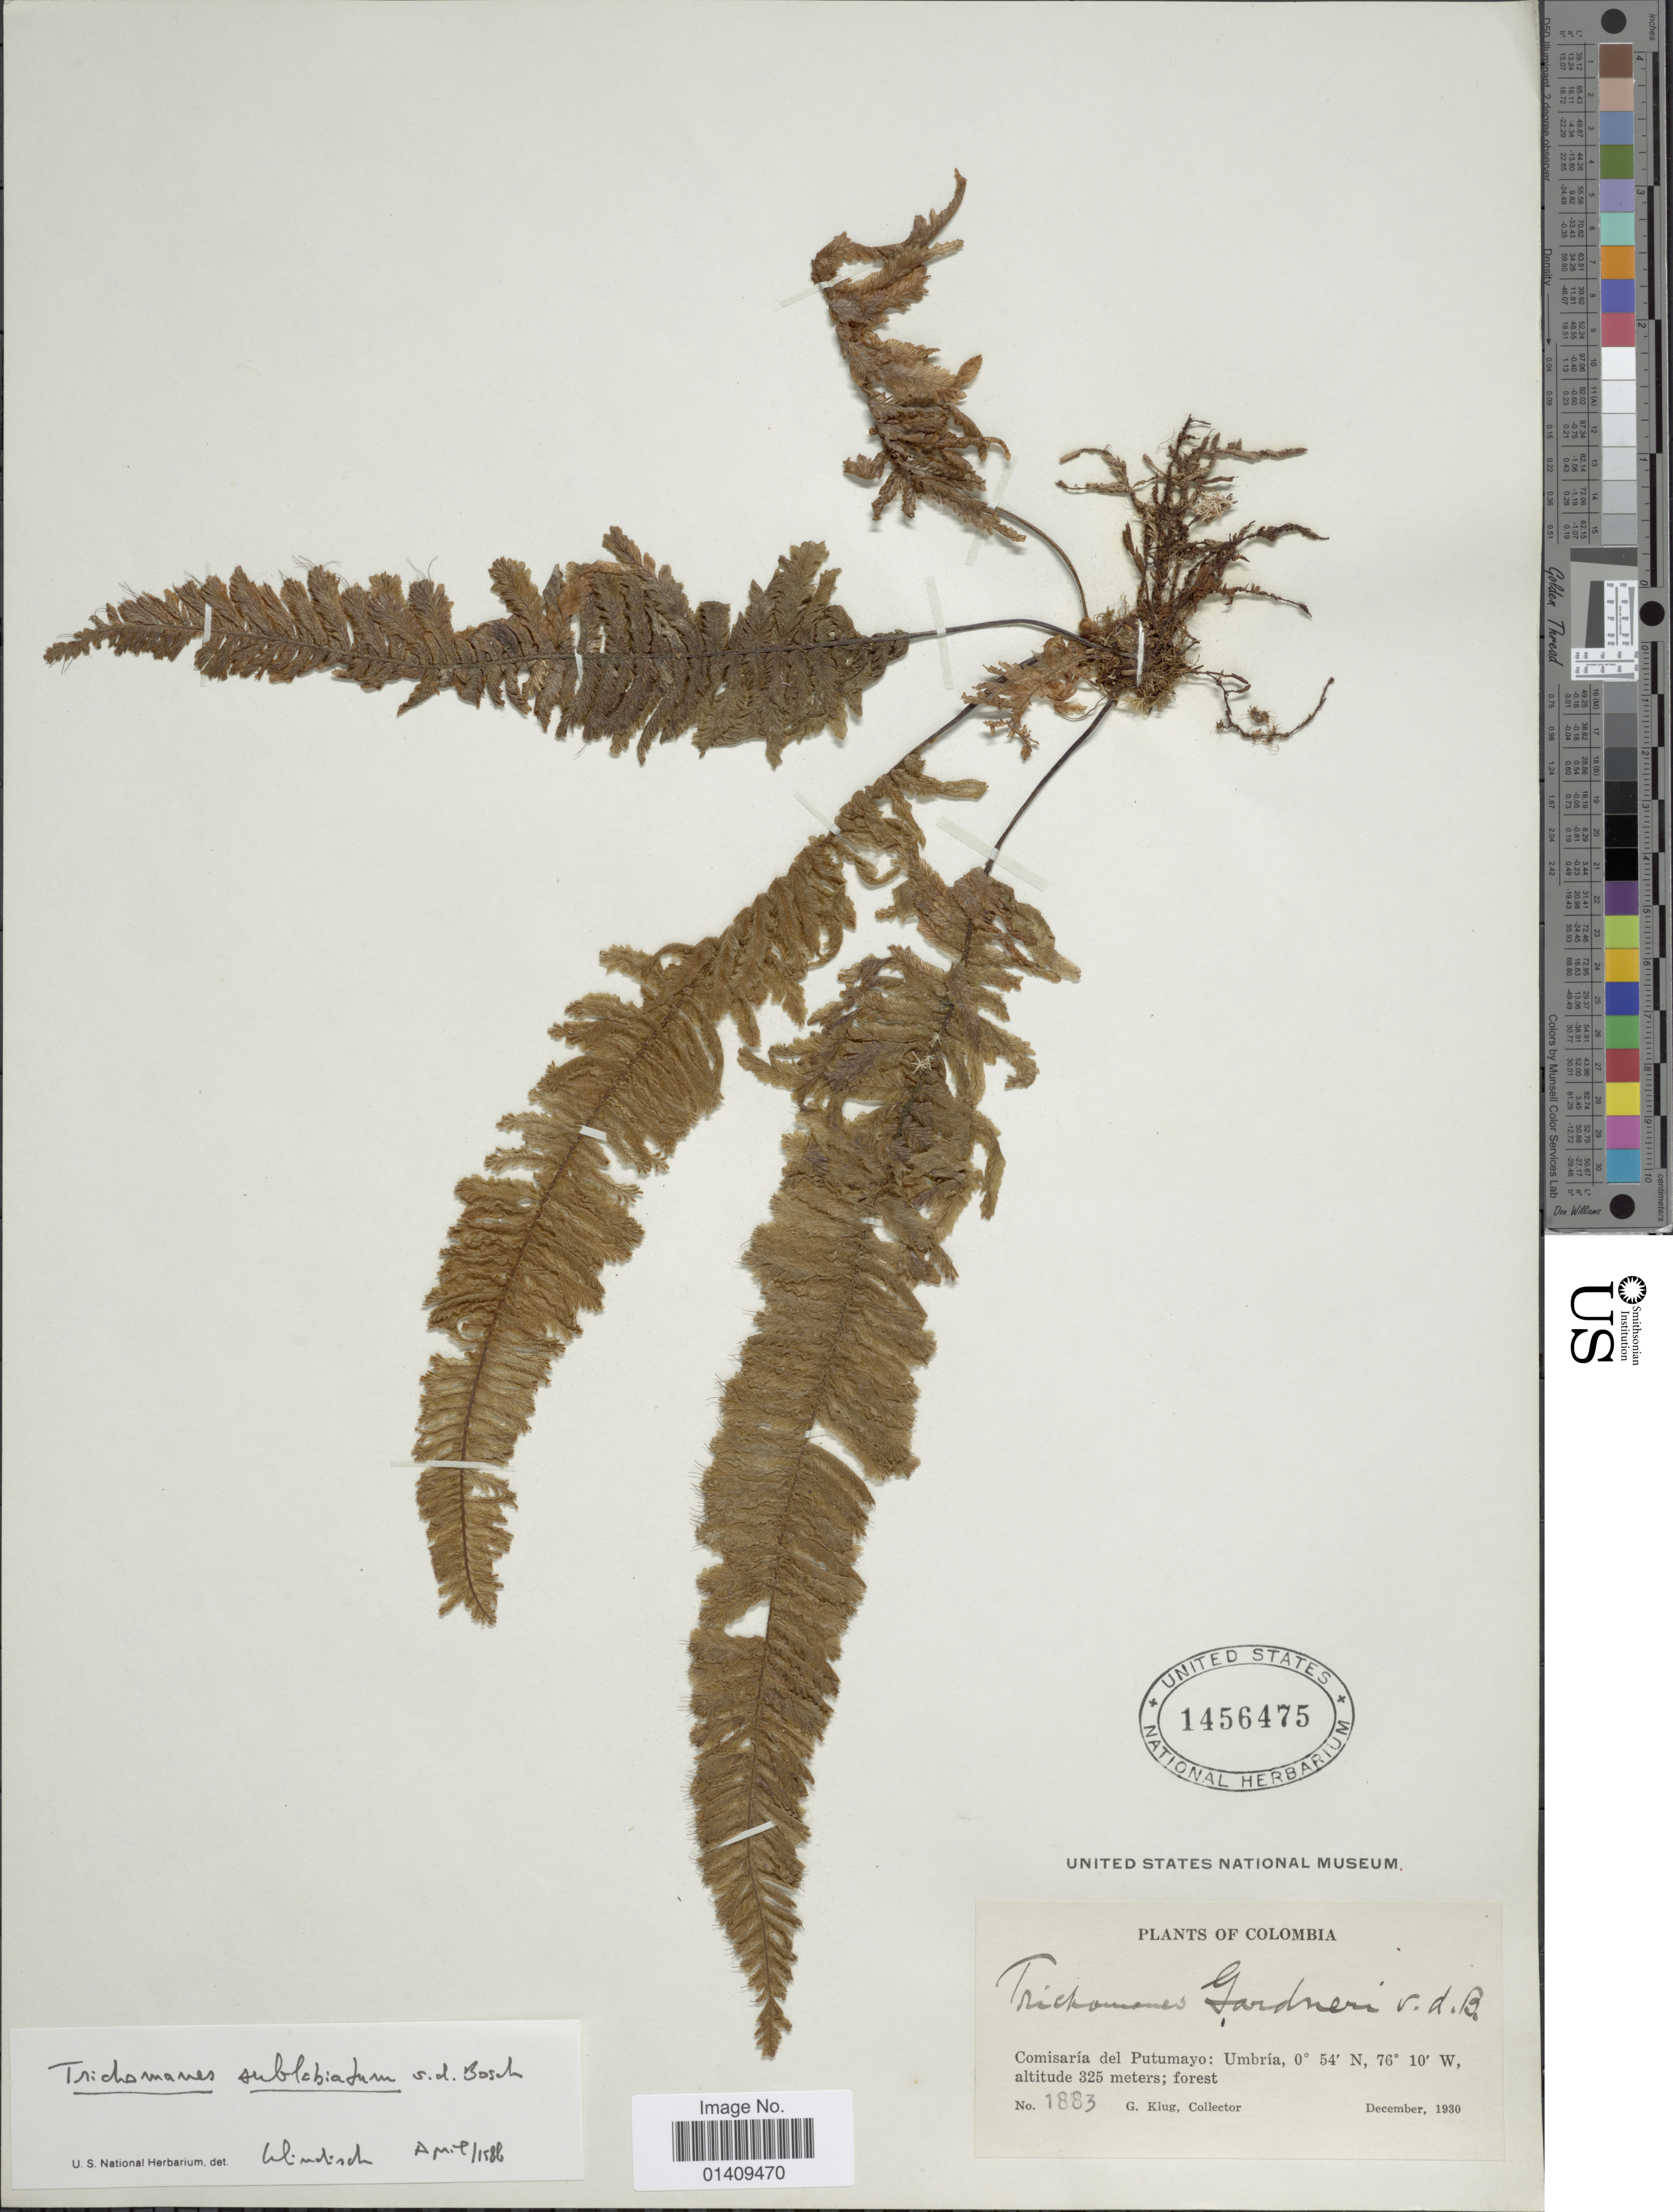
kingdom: Plantae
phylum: Tracheophyta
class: Polypodiopsida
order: Hymenophyllales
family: Hymenophyllaceae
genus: Trichomanes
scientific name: Trichomanes sublabiatum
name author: Bosch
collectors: G. Klug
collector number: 1883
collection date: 1930-12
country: Colombia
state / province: Putumayo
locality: Comisaria del Putumayo Umbria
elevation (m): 325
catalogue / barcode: US 1456475